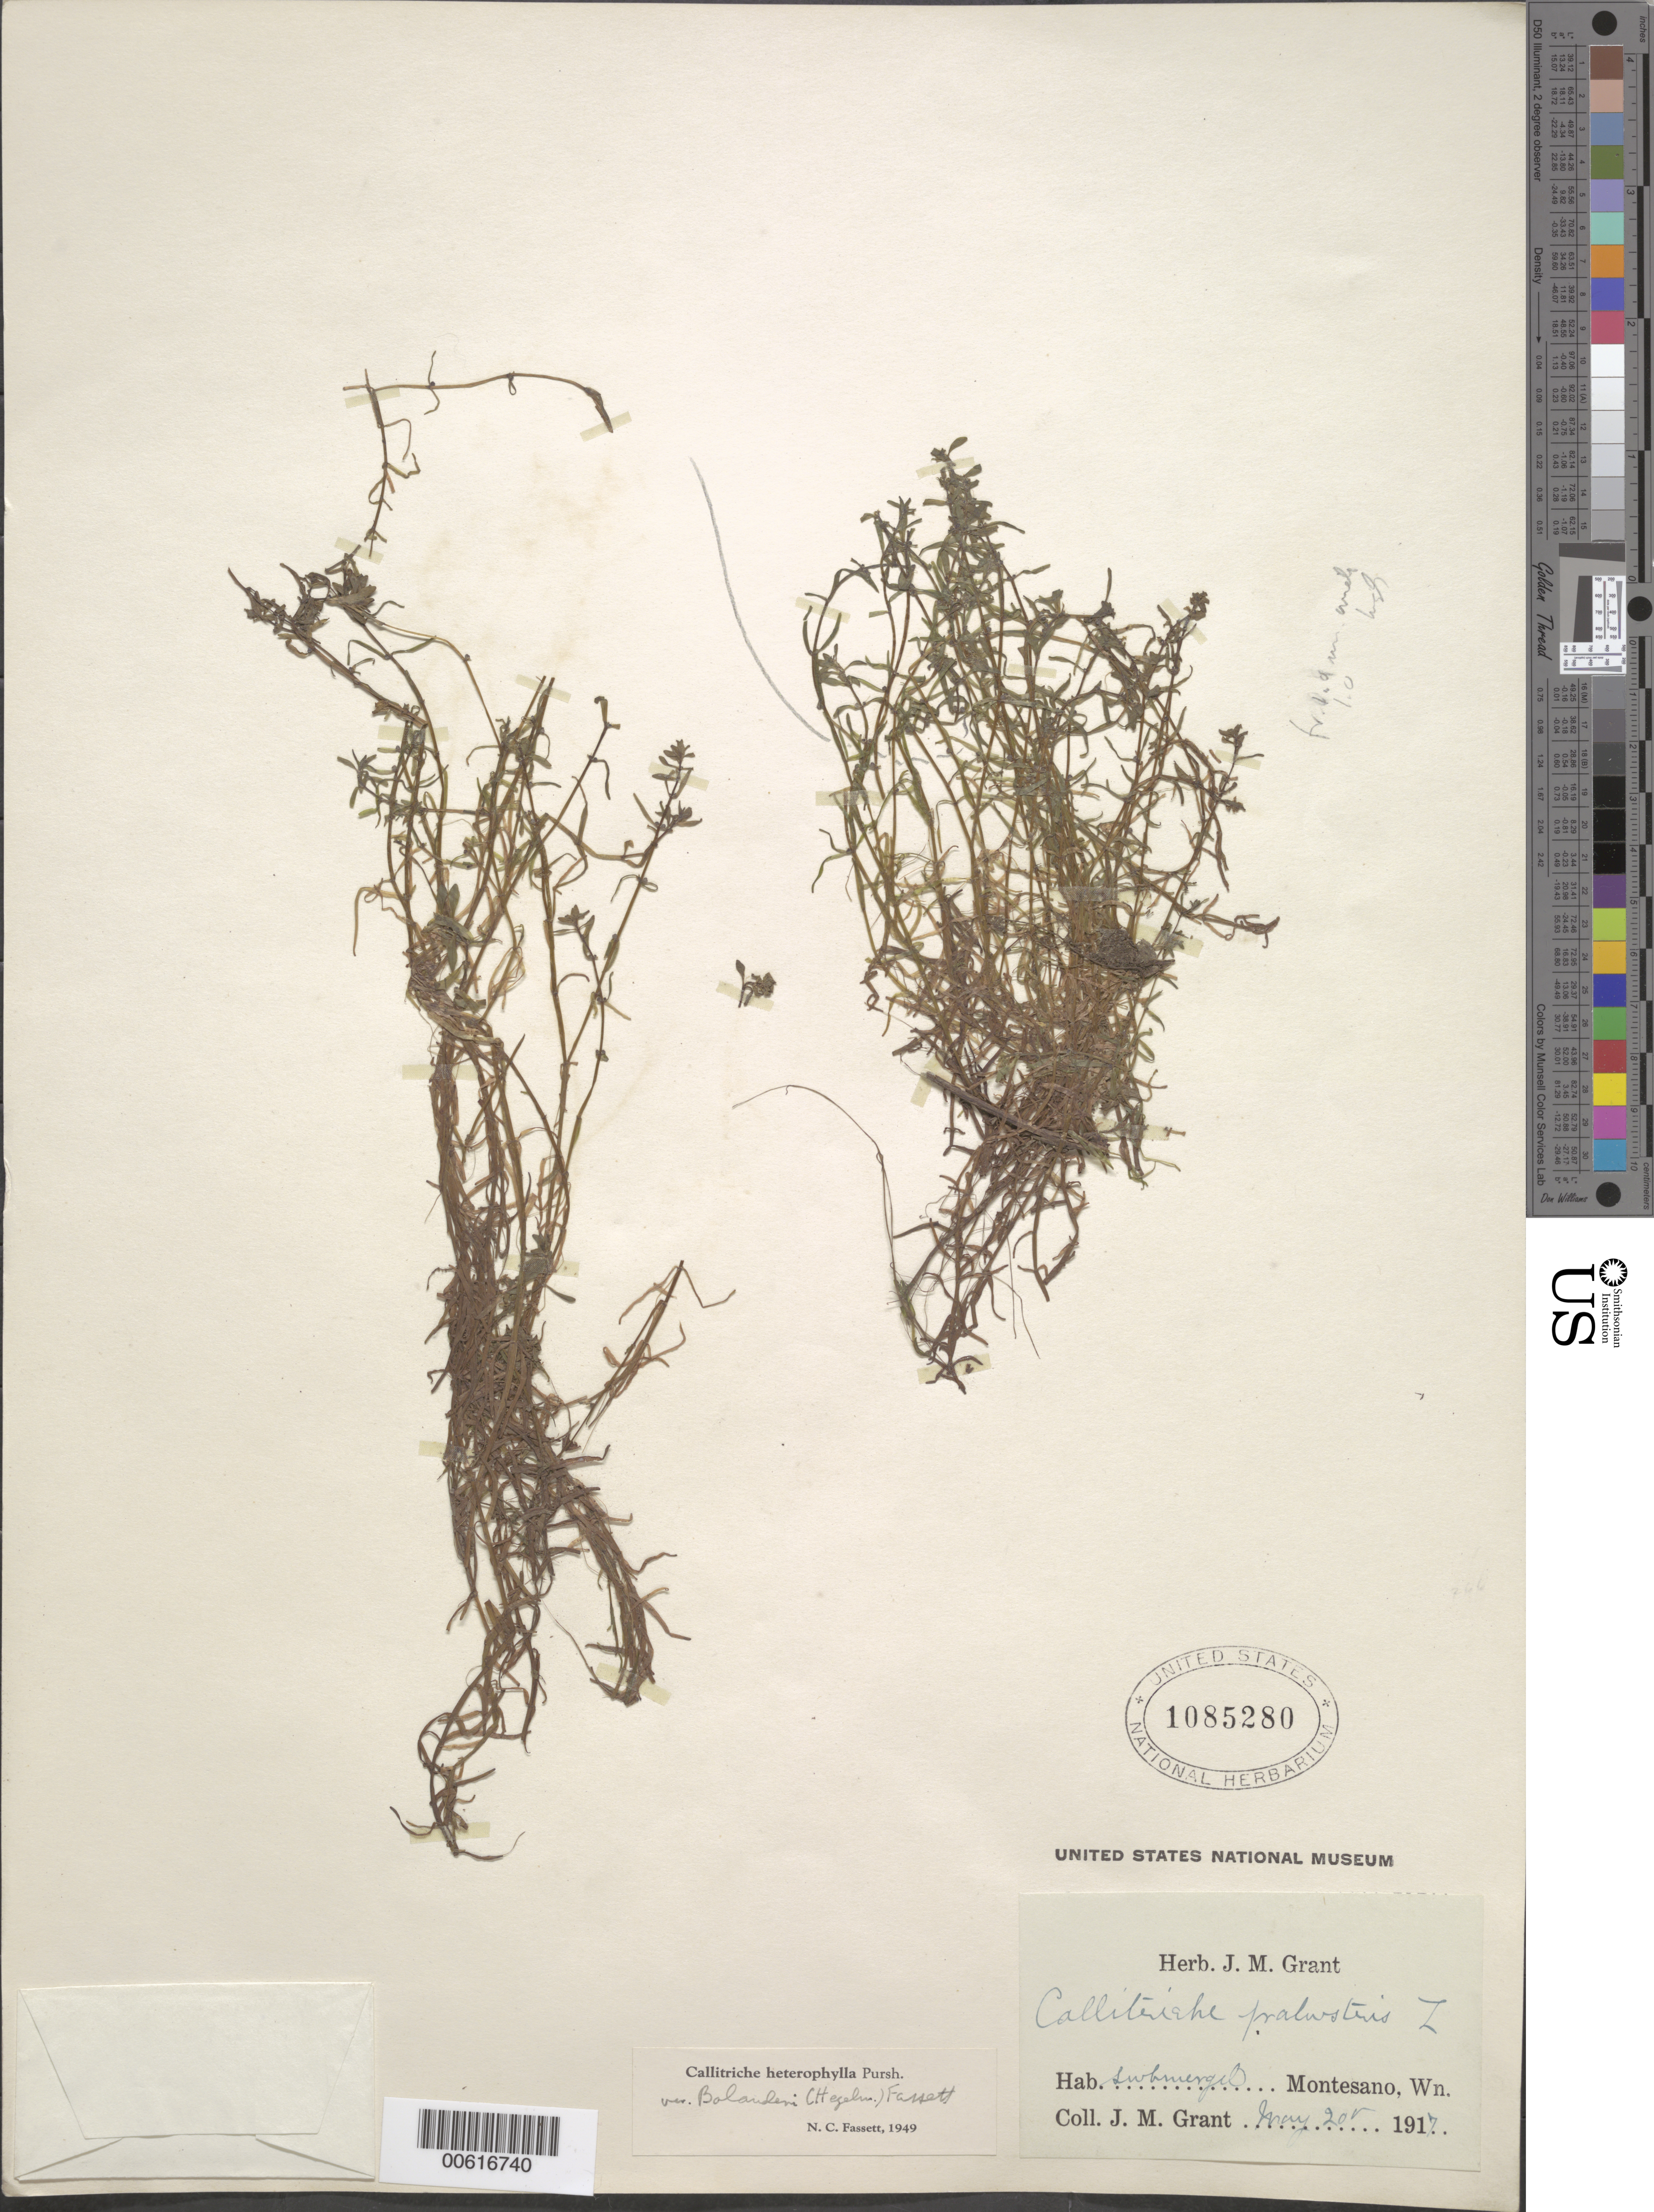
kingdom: Plantae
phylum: Tracheophyta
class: Magnoliopsida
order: Lamiales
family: Plantaginaceae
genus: Callitriche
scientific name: Callitriche heterophylla var. bolanderi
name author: (Hegelm.) Fassett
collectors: J. M. Grant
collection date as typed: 20 May 1917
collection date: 1917-05-20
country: United States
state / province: Washington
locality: Montesano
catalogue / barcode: US 1085280